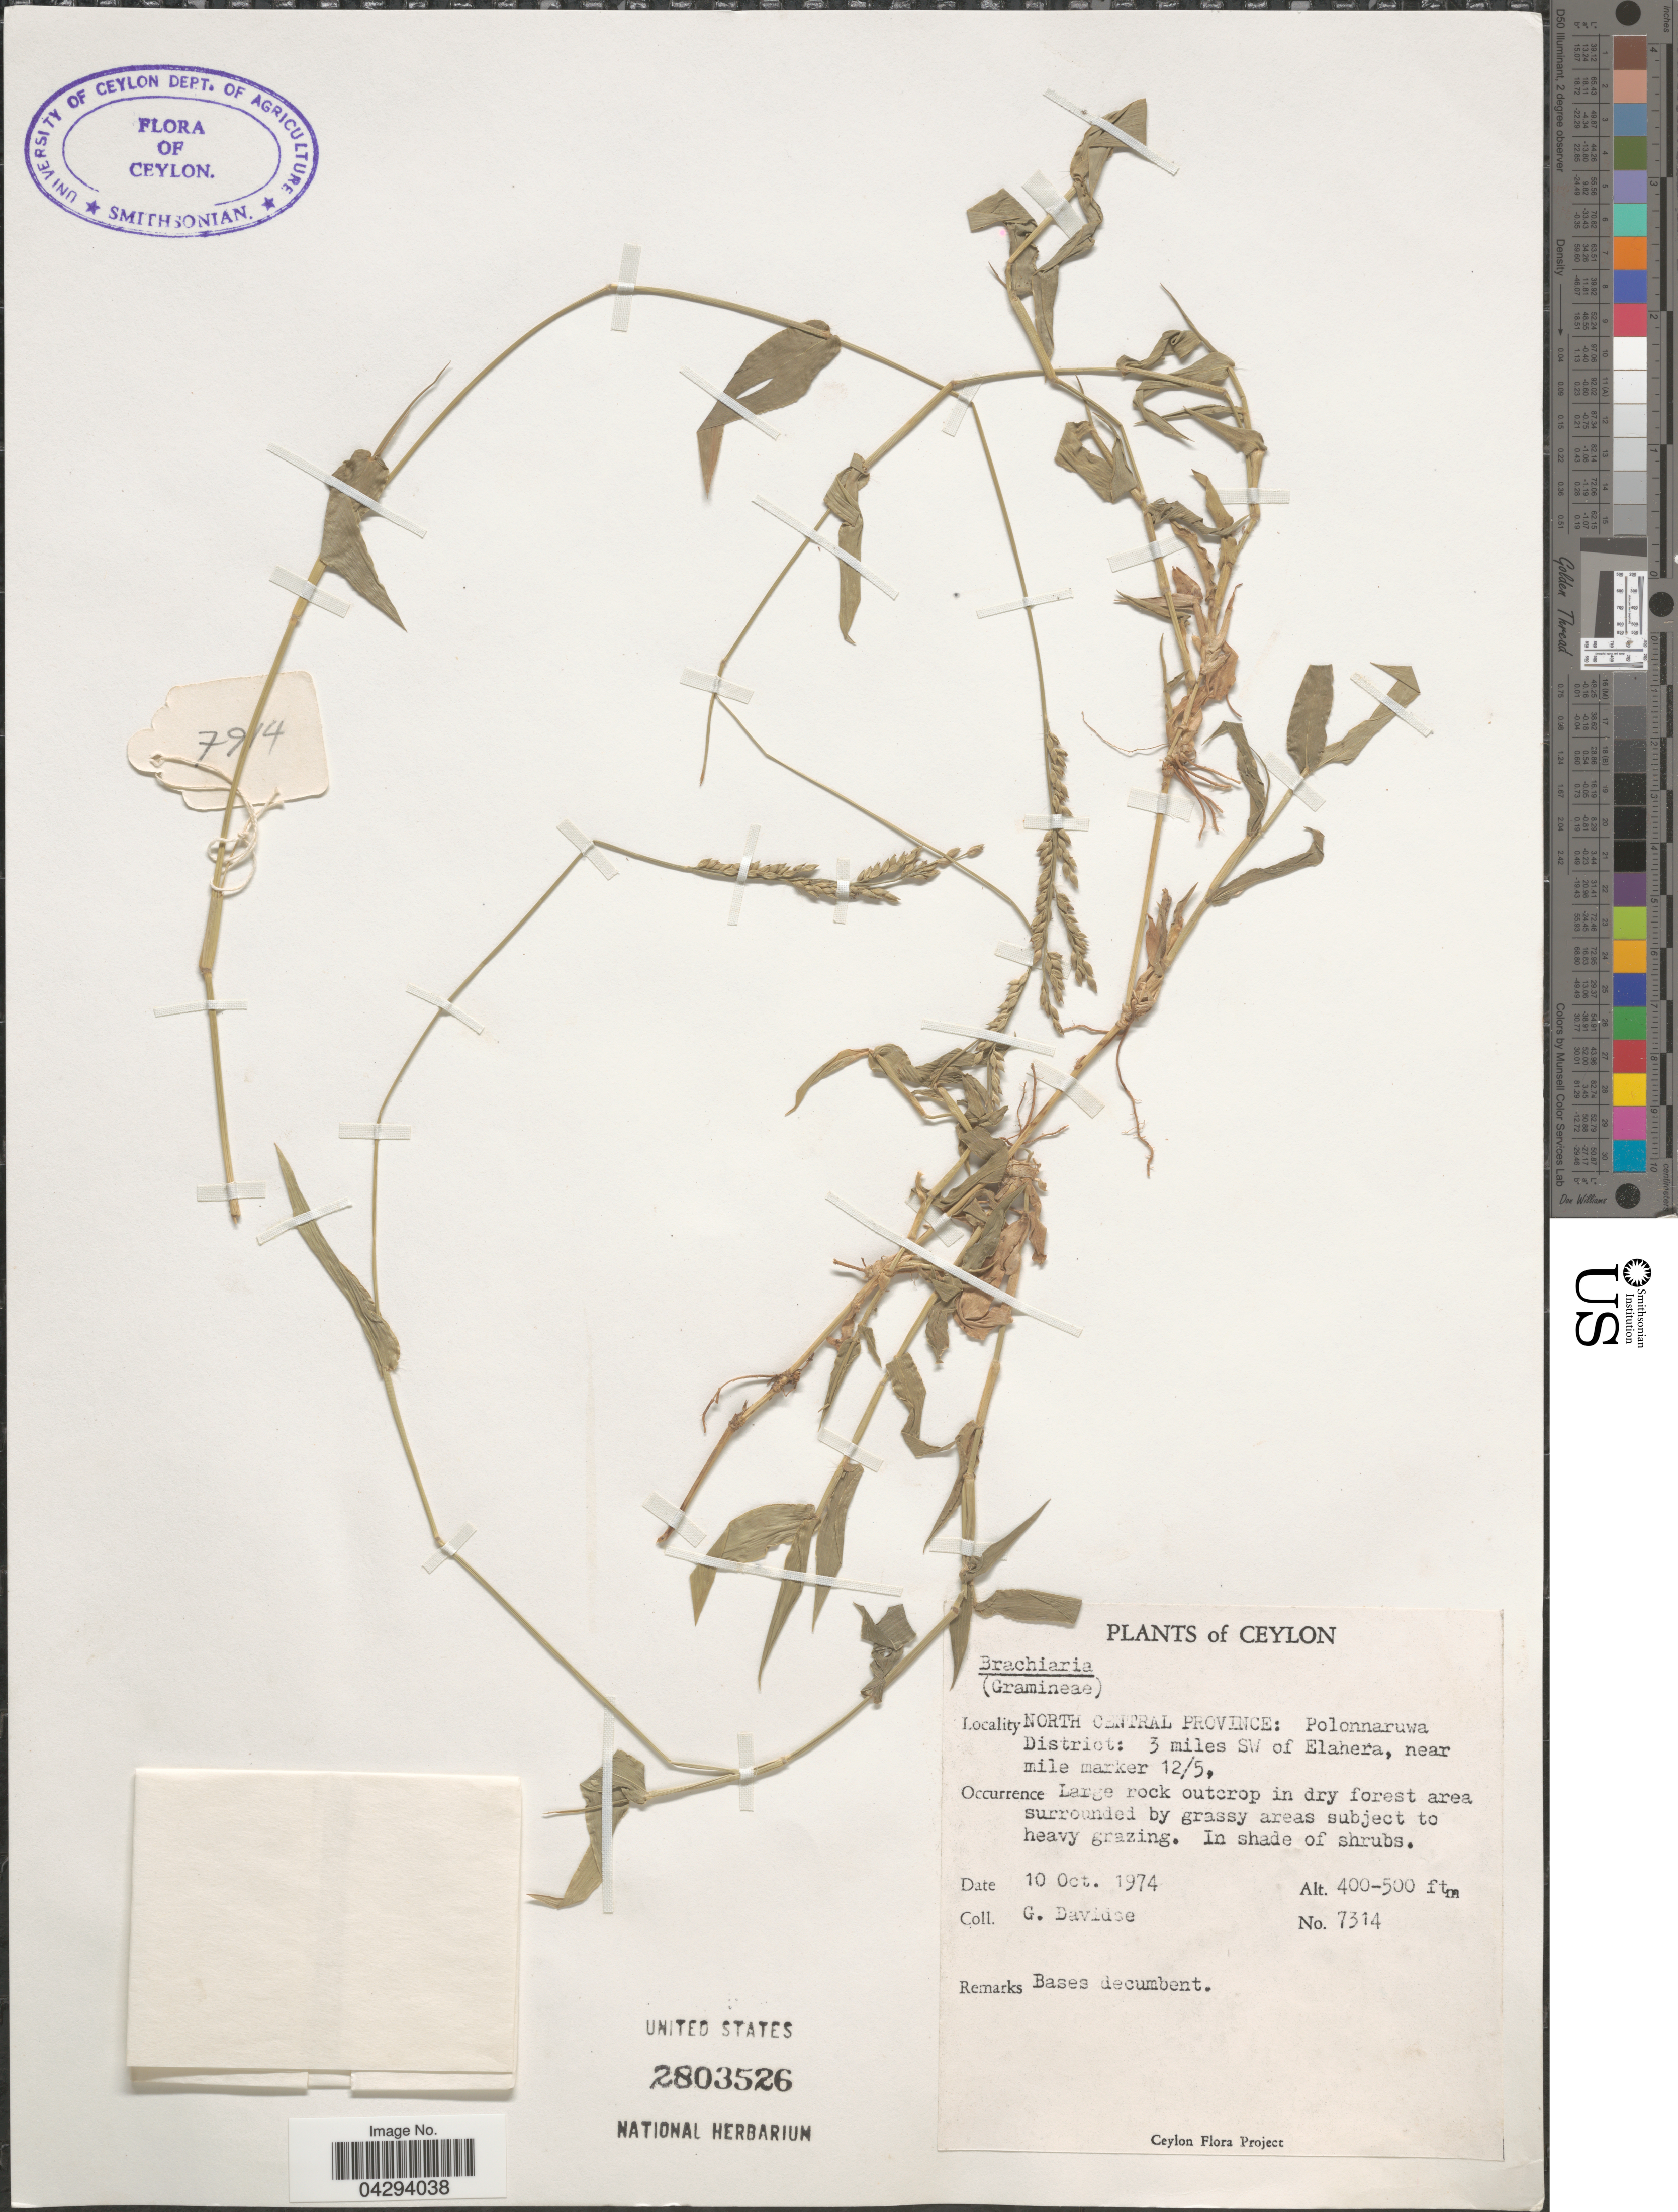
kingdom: Plantae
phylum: Tracheophyta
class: Liliopsida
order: Poales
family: Poaceae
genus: Urochloa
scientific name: Urochloa sp.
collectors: G. Davidse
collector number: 7314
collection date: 1974-10-10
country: Sri Lanka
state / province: North Central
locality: Ceylon. Polonnaruwa District: 3 miles SW of Elahera, near mile marker 12/5.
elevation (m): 122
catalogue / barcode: US 2803526